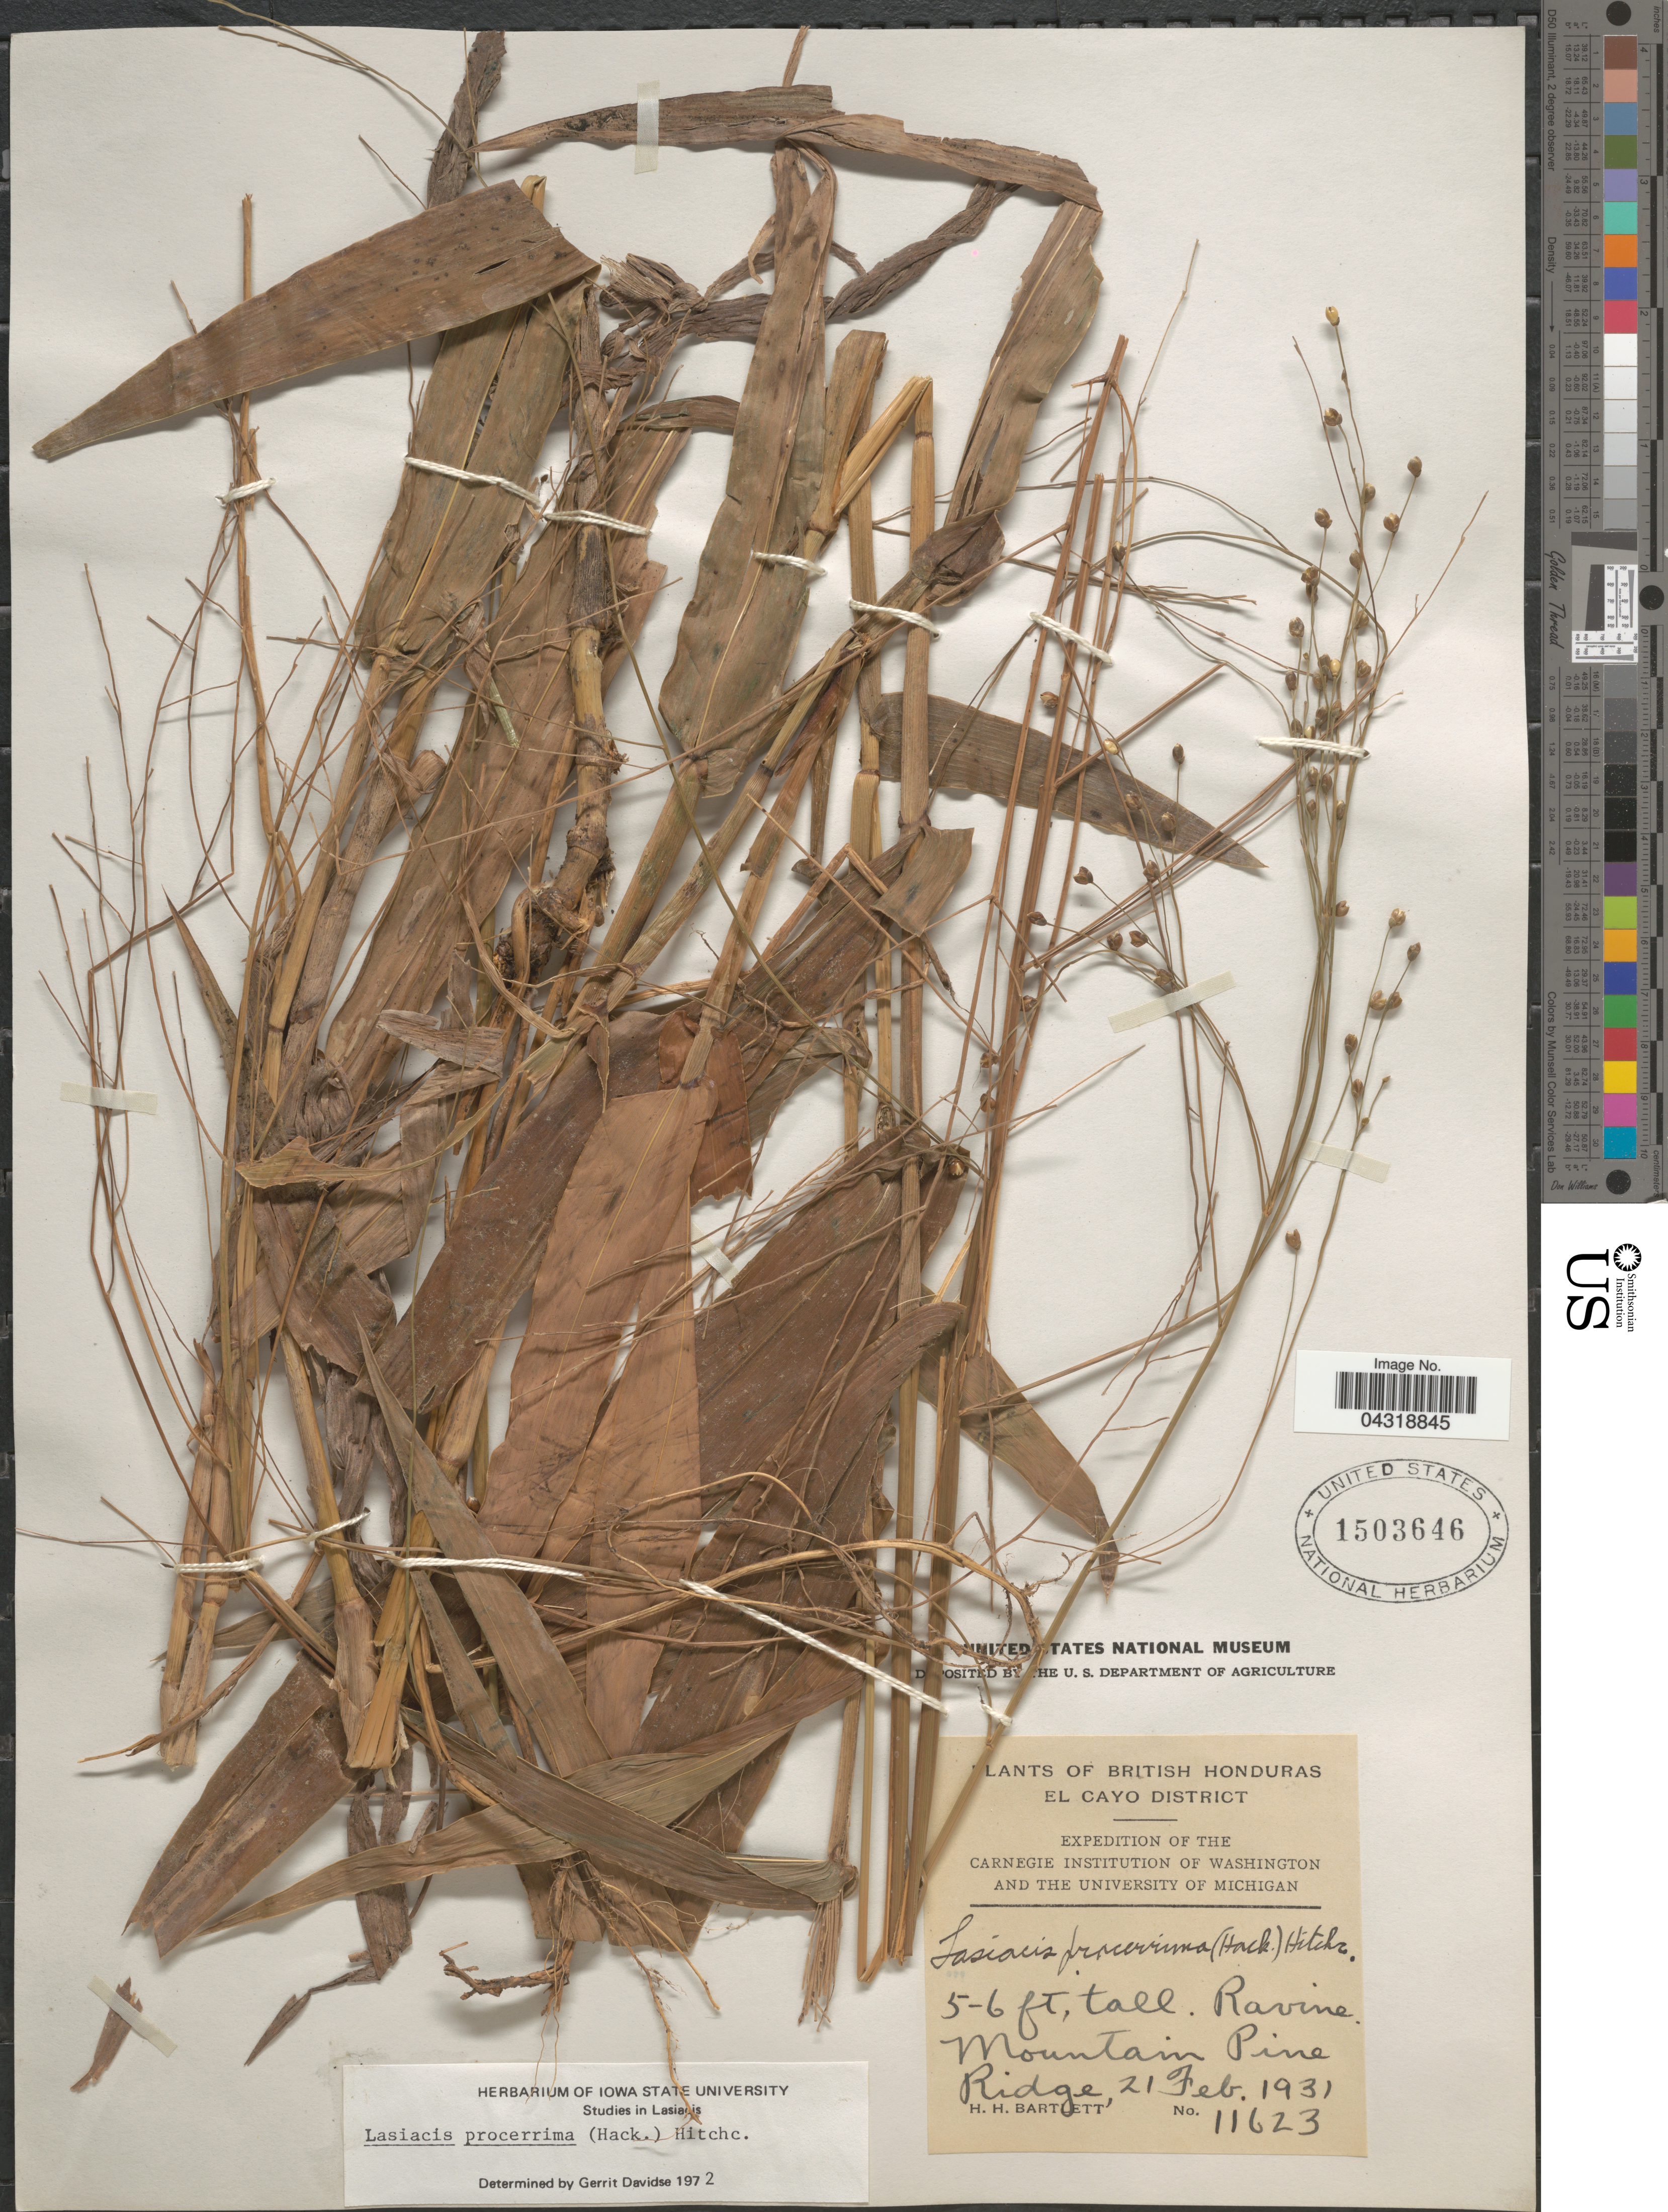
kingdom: Plantae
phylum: Tracheophyta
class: Liliopsida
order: Poales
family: Poaceae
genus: Lasiacis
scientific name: Lasiacis procerrima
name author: (Hack.) Hitchc.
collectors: H. H. Bartlett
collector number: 11623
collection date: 1931-02-21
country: Belize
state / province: Cayo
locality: British Honduras. El Cayo District. Expedition of the Carnegie Institution of Washington and the University of Michigan. Ravine. Mountain Pine Ridge.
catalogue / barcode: US 1503646